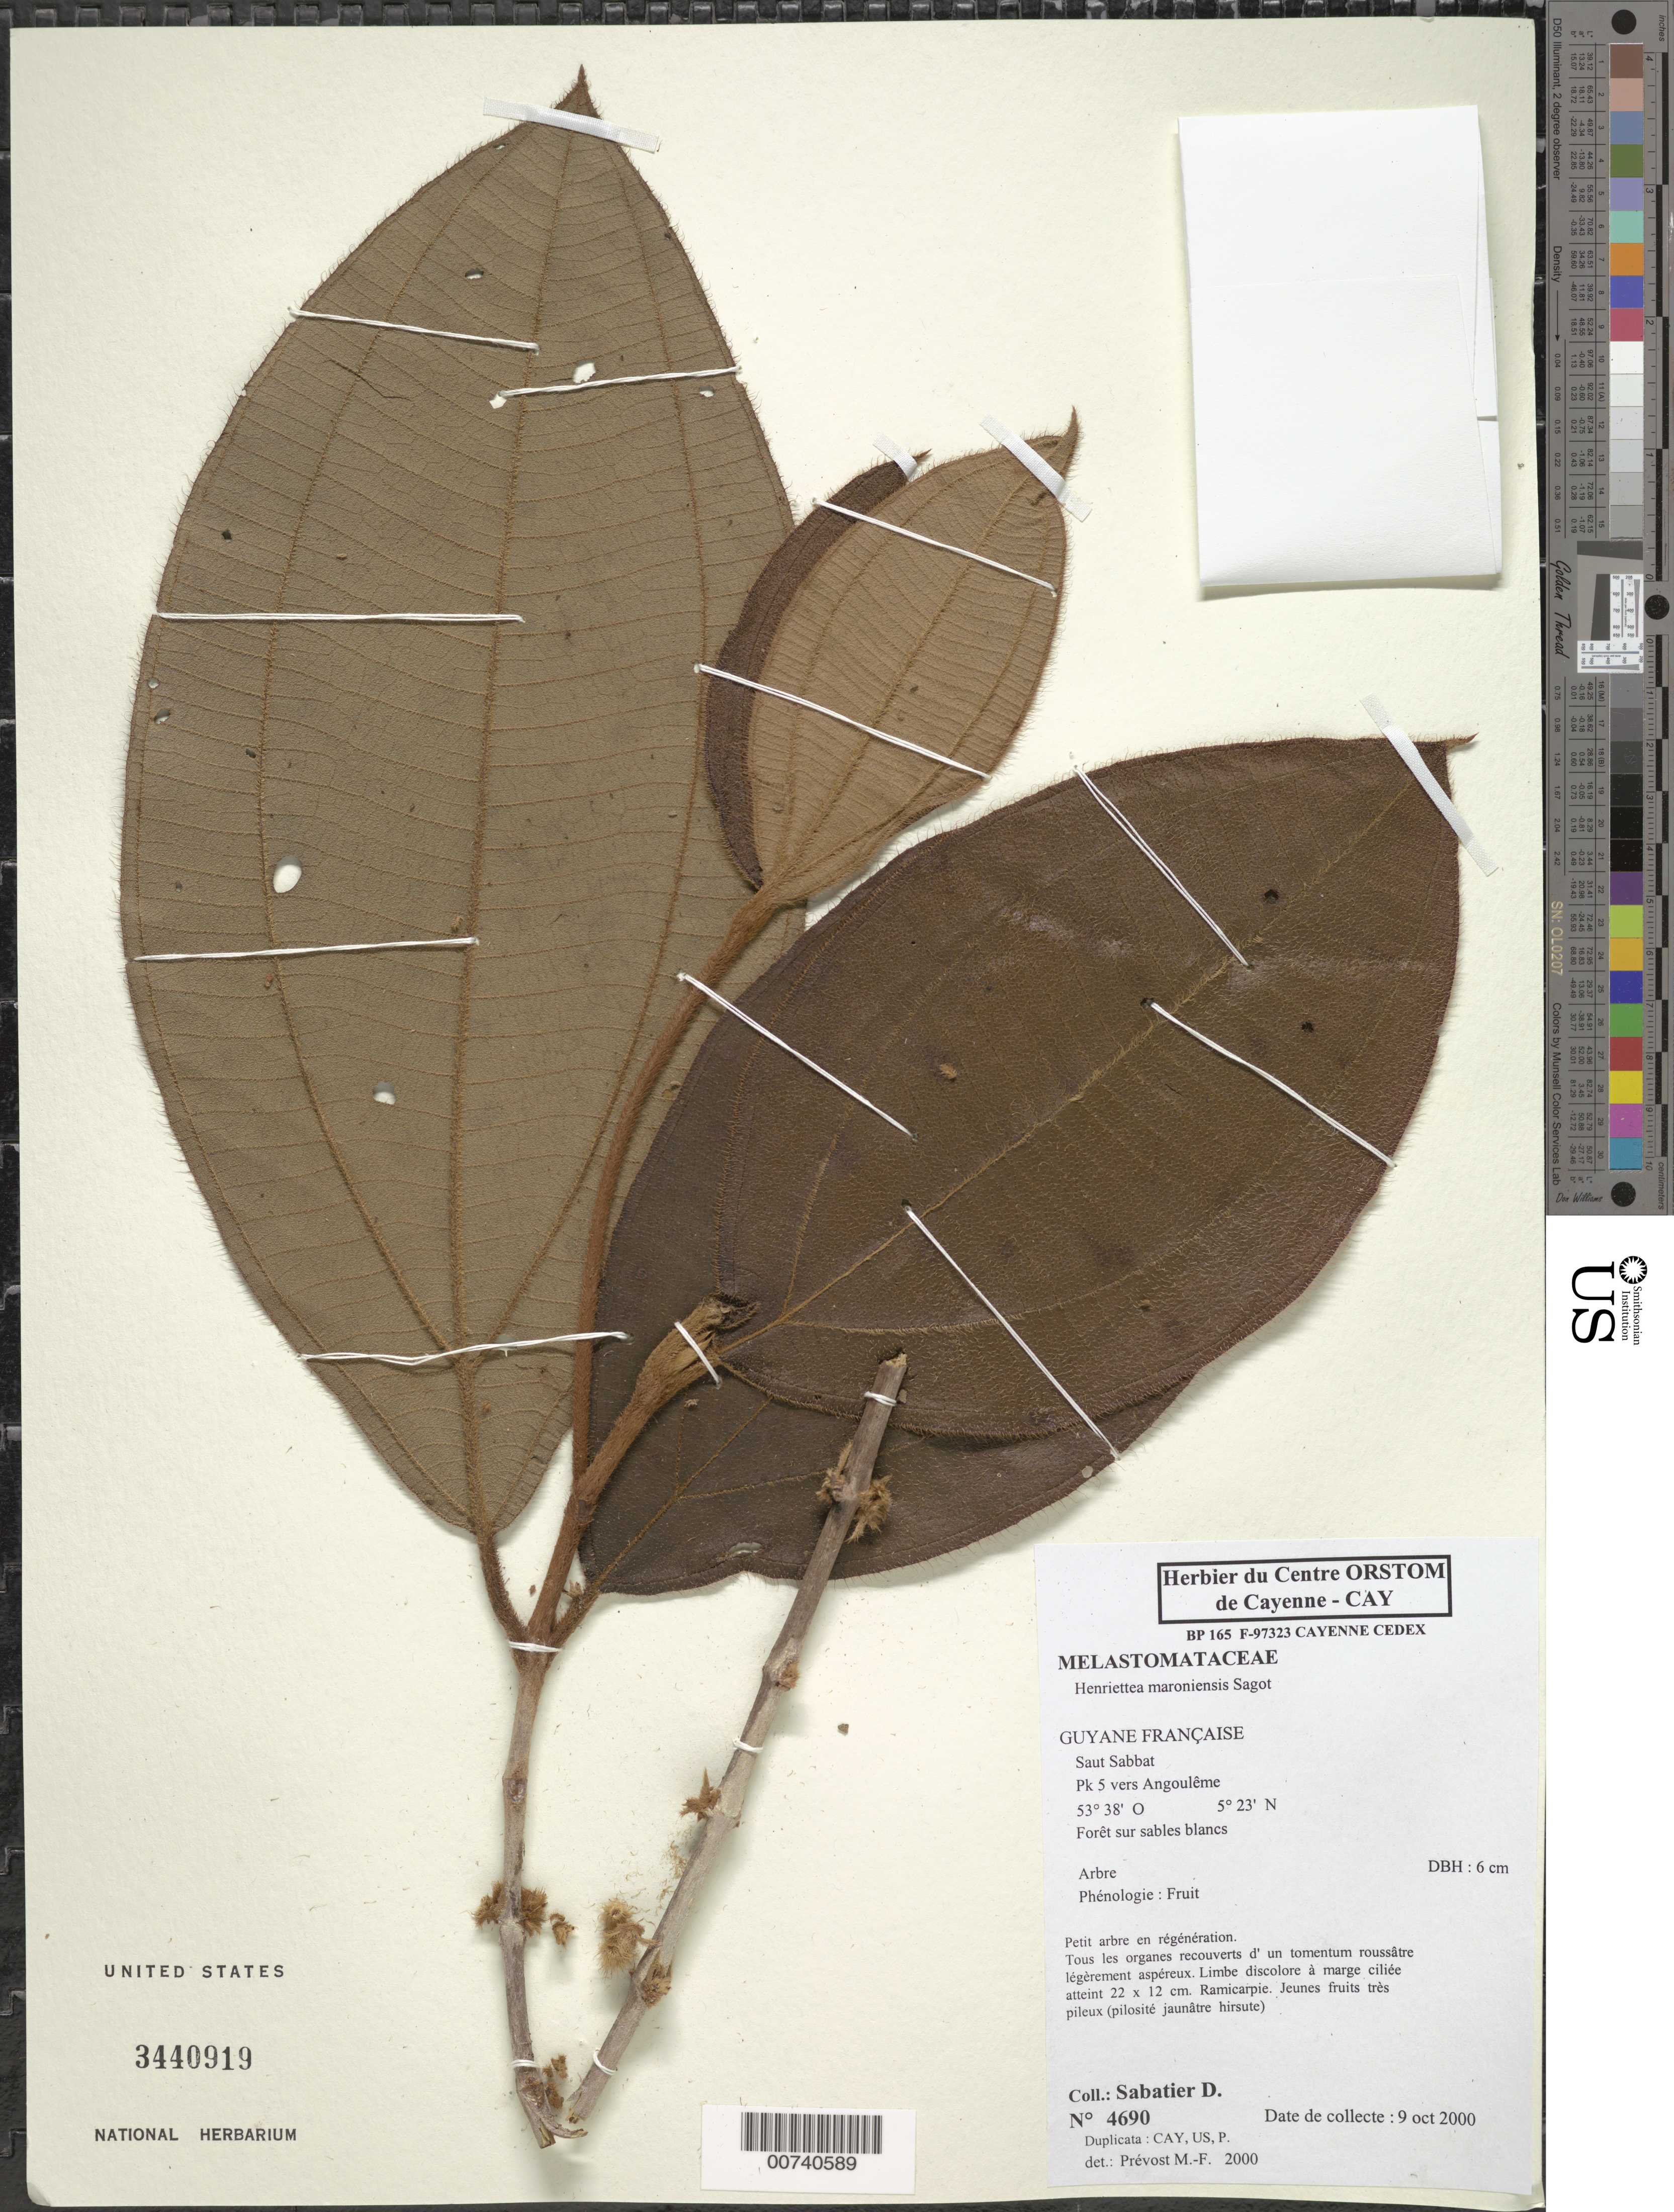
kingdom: Plantae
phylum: Tracheophyta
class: Magnoliopsida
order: Myrtales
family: Melastomataceae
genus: Henriettea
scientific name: Henriettea maroniensis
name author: Sagot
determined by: Prévost, M.-F.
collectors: D. Sabatier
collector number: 4690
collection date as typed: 9-Oct-00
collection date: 2000-10-09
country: French Guiana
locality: Saut Sabbat, PK 5, Angoulême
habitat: Forest on white sand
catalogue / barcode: US 3440919